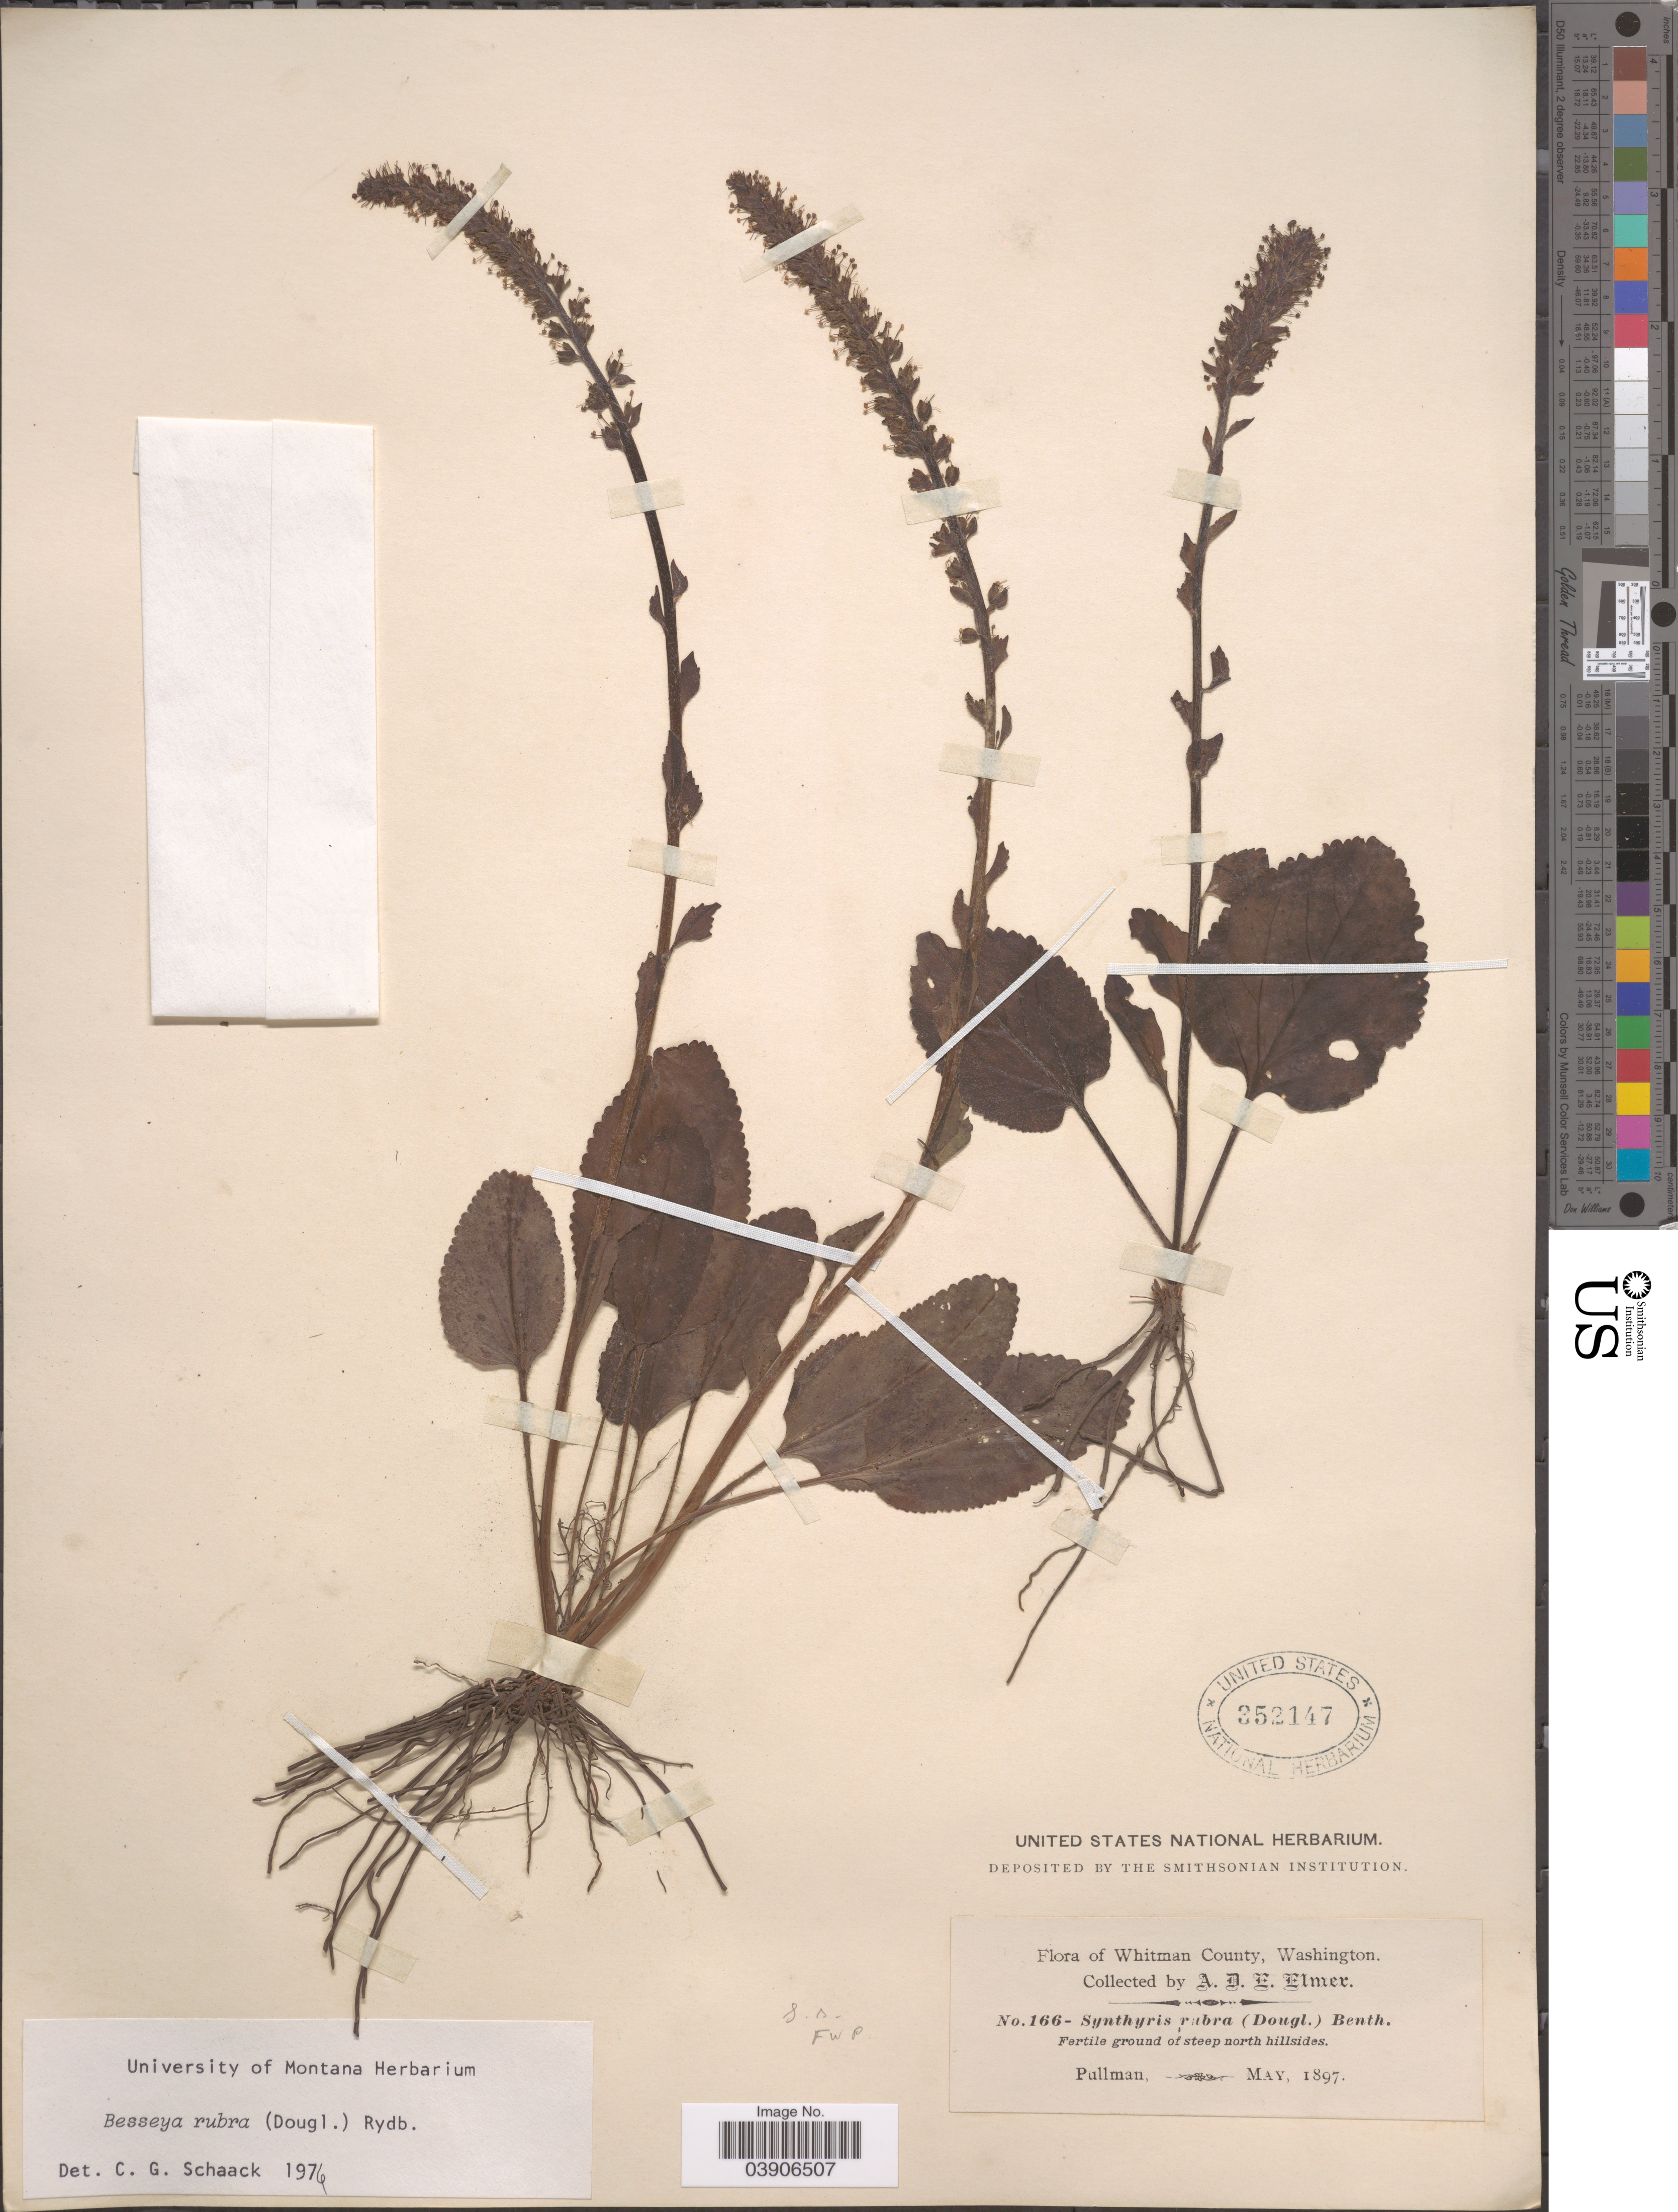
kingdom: Plantae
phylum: Tracheophyta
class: Magnoliopsida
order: Lamiales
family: Plantaginaceae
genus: Synthyris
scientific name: Synthyris rubra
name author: (Douglas ex Hook.) Benth.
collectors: A. D. E. Elmer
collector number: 166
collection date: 1897-05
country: United States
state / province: Washington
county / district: Whitman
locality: Whitman County. Pullman.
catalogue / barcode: US 352147